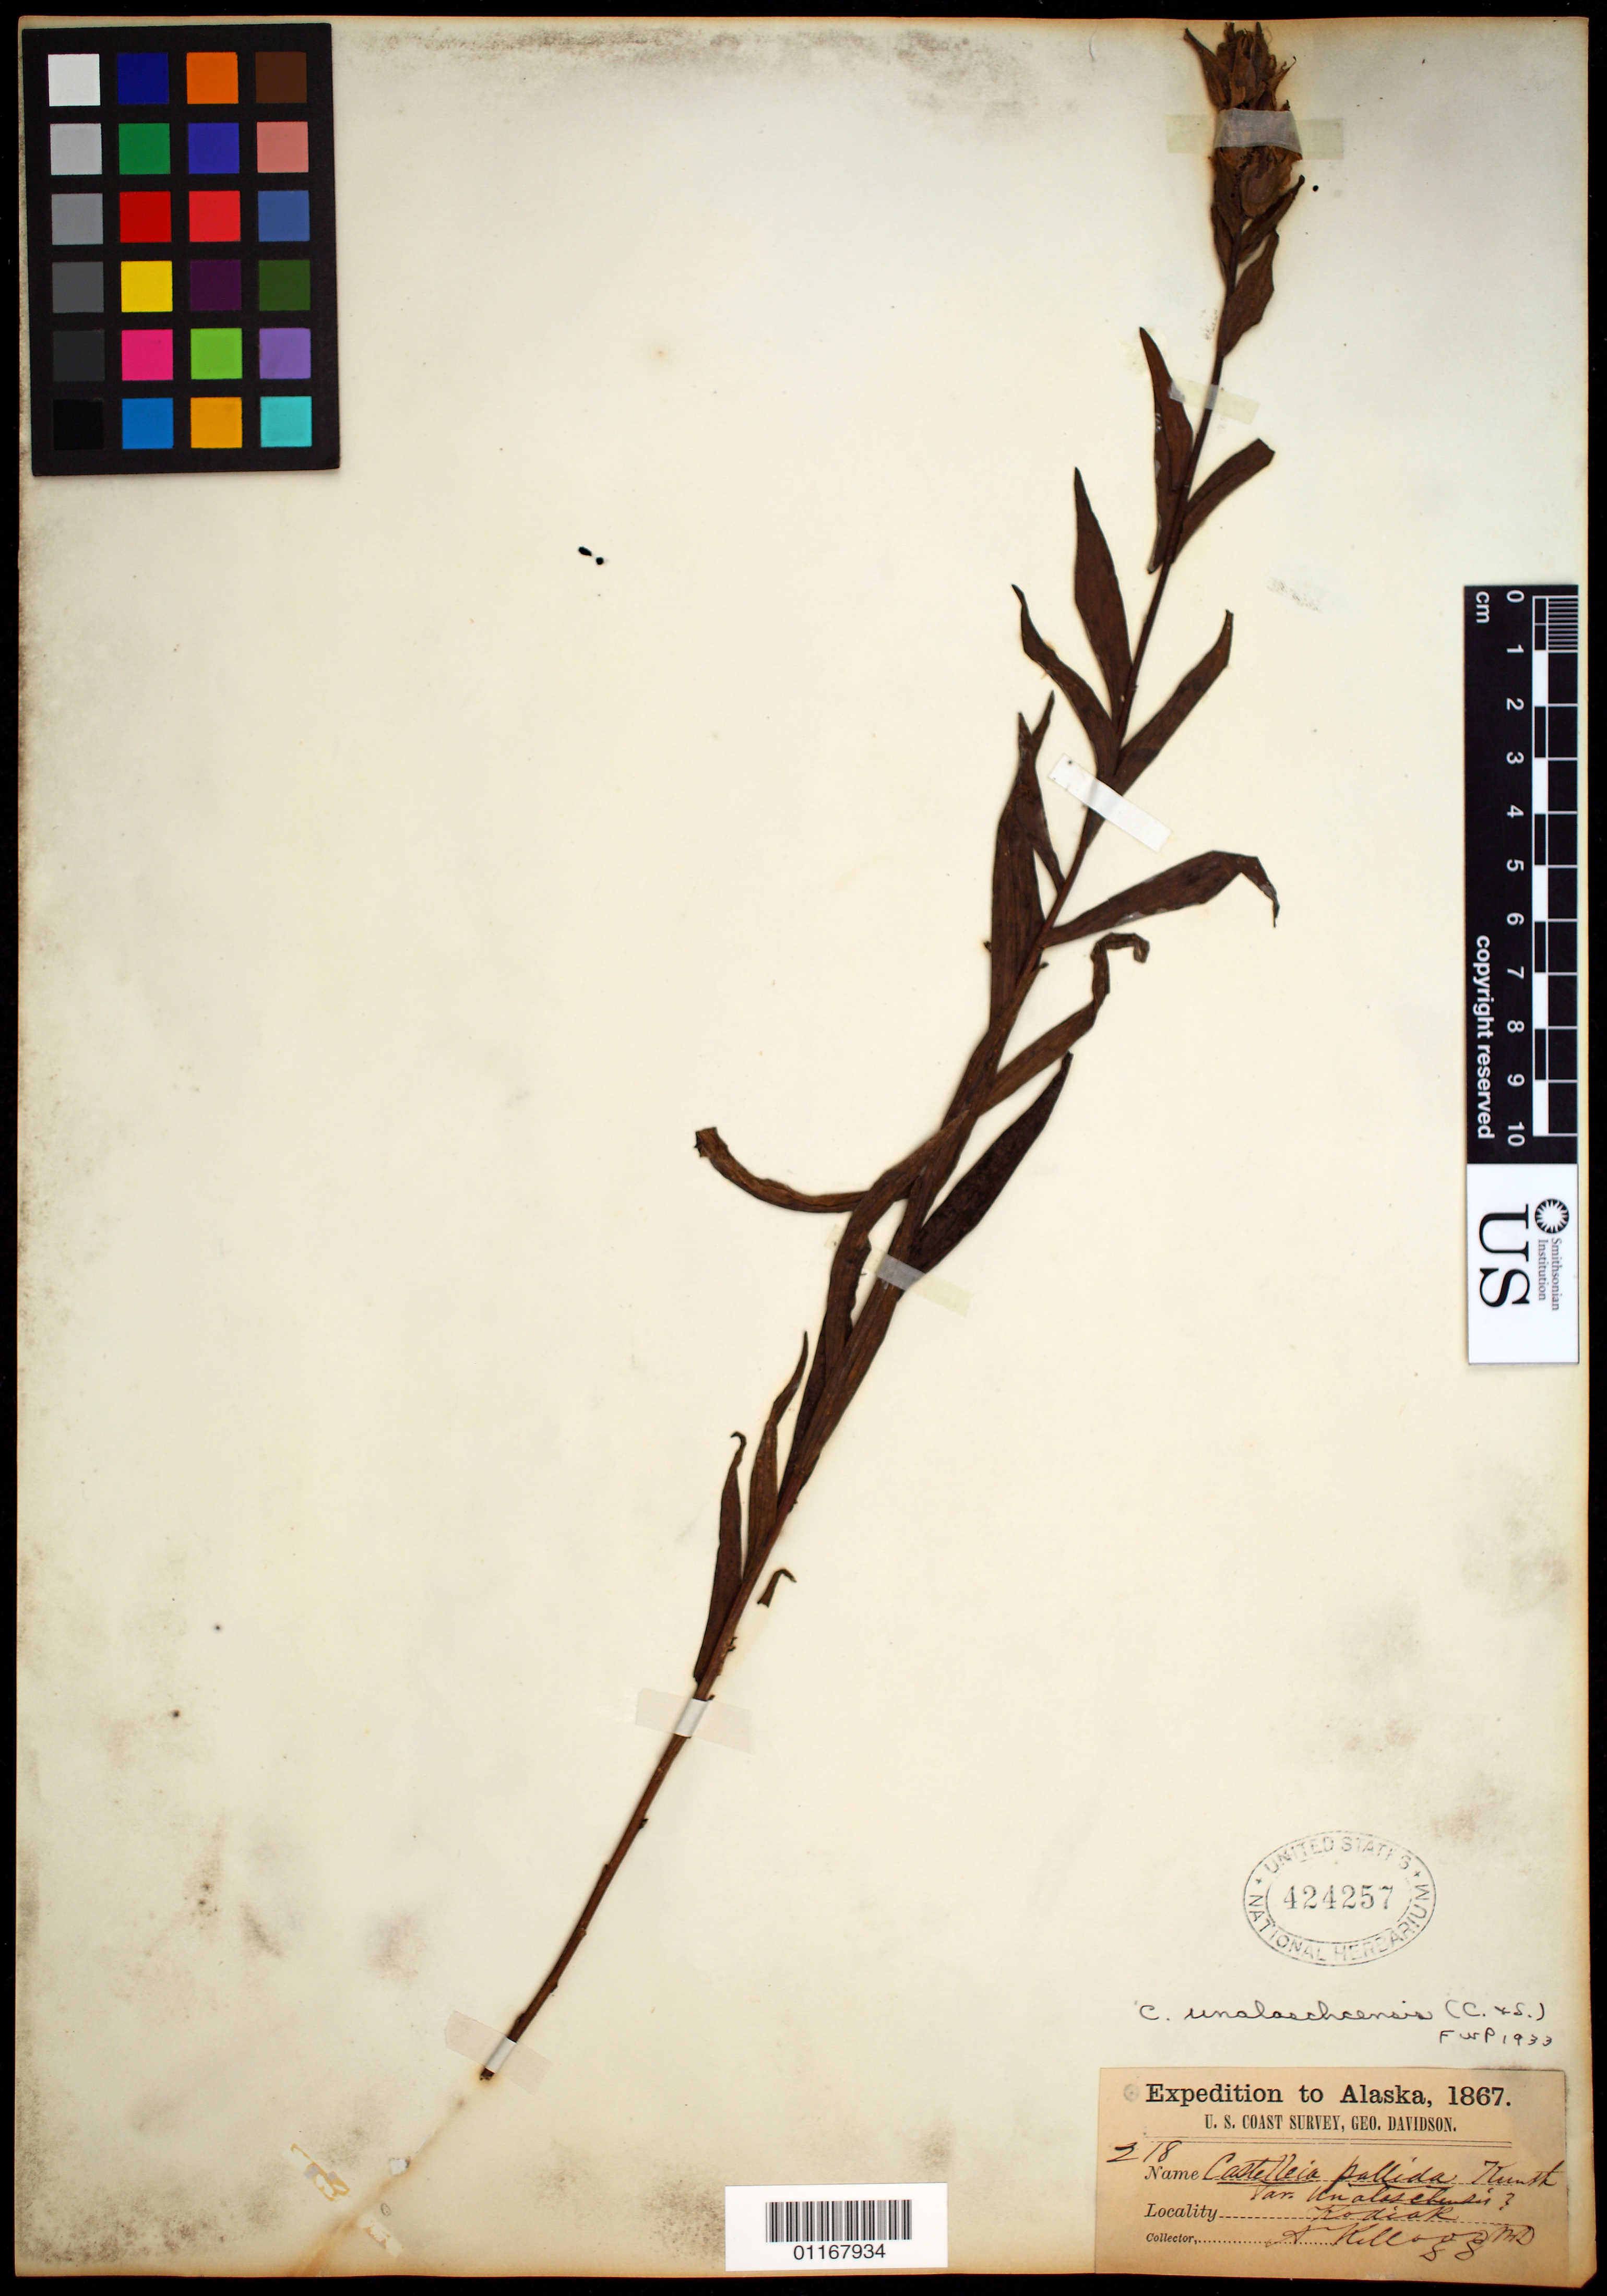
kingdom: Plantae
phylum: Tracheophyta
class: Magnoliopsida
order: Lamiales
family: Orobanchaceae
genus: Castilleja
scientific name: Castilleja unalaschcensis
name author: (Cham. & Schltdl.) Malte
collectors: A. Kellogg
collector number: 218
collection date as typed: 1867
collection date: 1867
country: United States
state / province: Alaska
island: Kodiak Island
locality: Kodiak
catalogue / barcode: US 424257